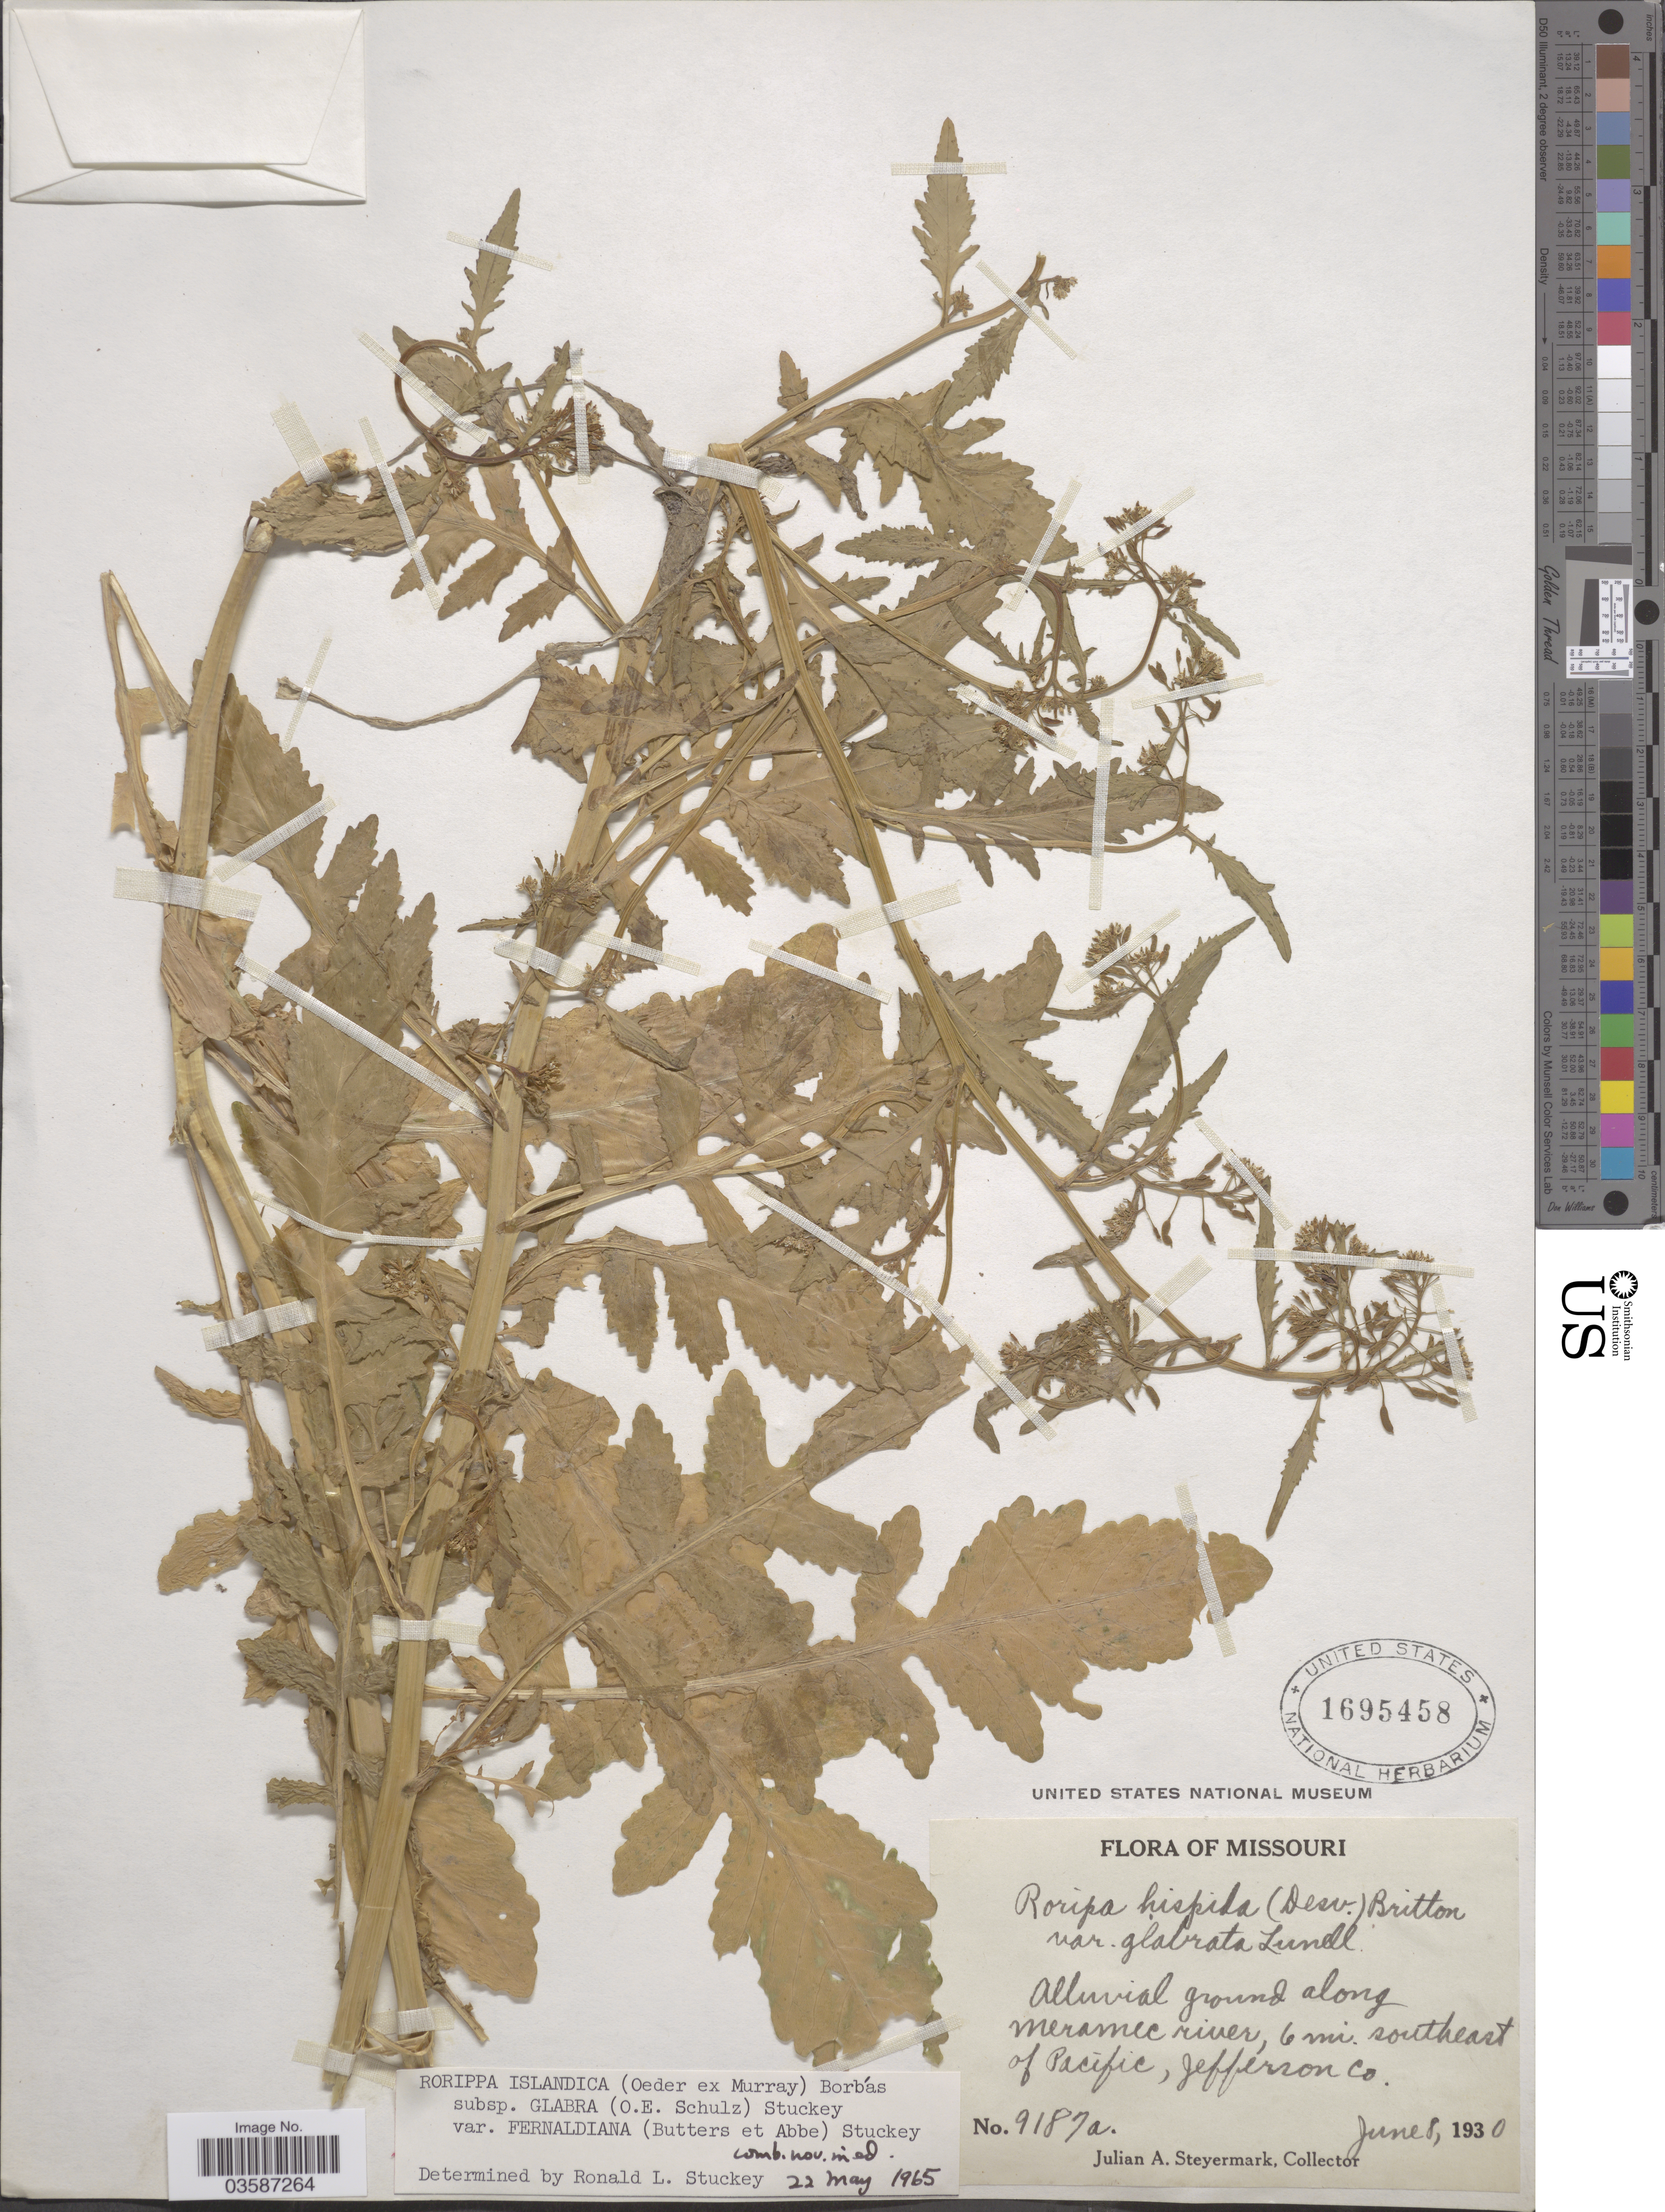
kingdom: Plantae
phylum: Tracheophyta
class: Magnoliopsida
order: Brassicales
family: Brassicaceae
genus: Rorippa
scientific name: Rorippa islandica var. fernaldiana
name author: Butters & Abbe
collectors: J. Steyermark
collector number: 9187a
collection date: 1930-06-08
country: United States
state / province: Missouri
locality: Alluvial ground along Meramec river, 6 mi. southeast of Pacific, Jefferson Co.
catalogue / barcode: US 1695458